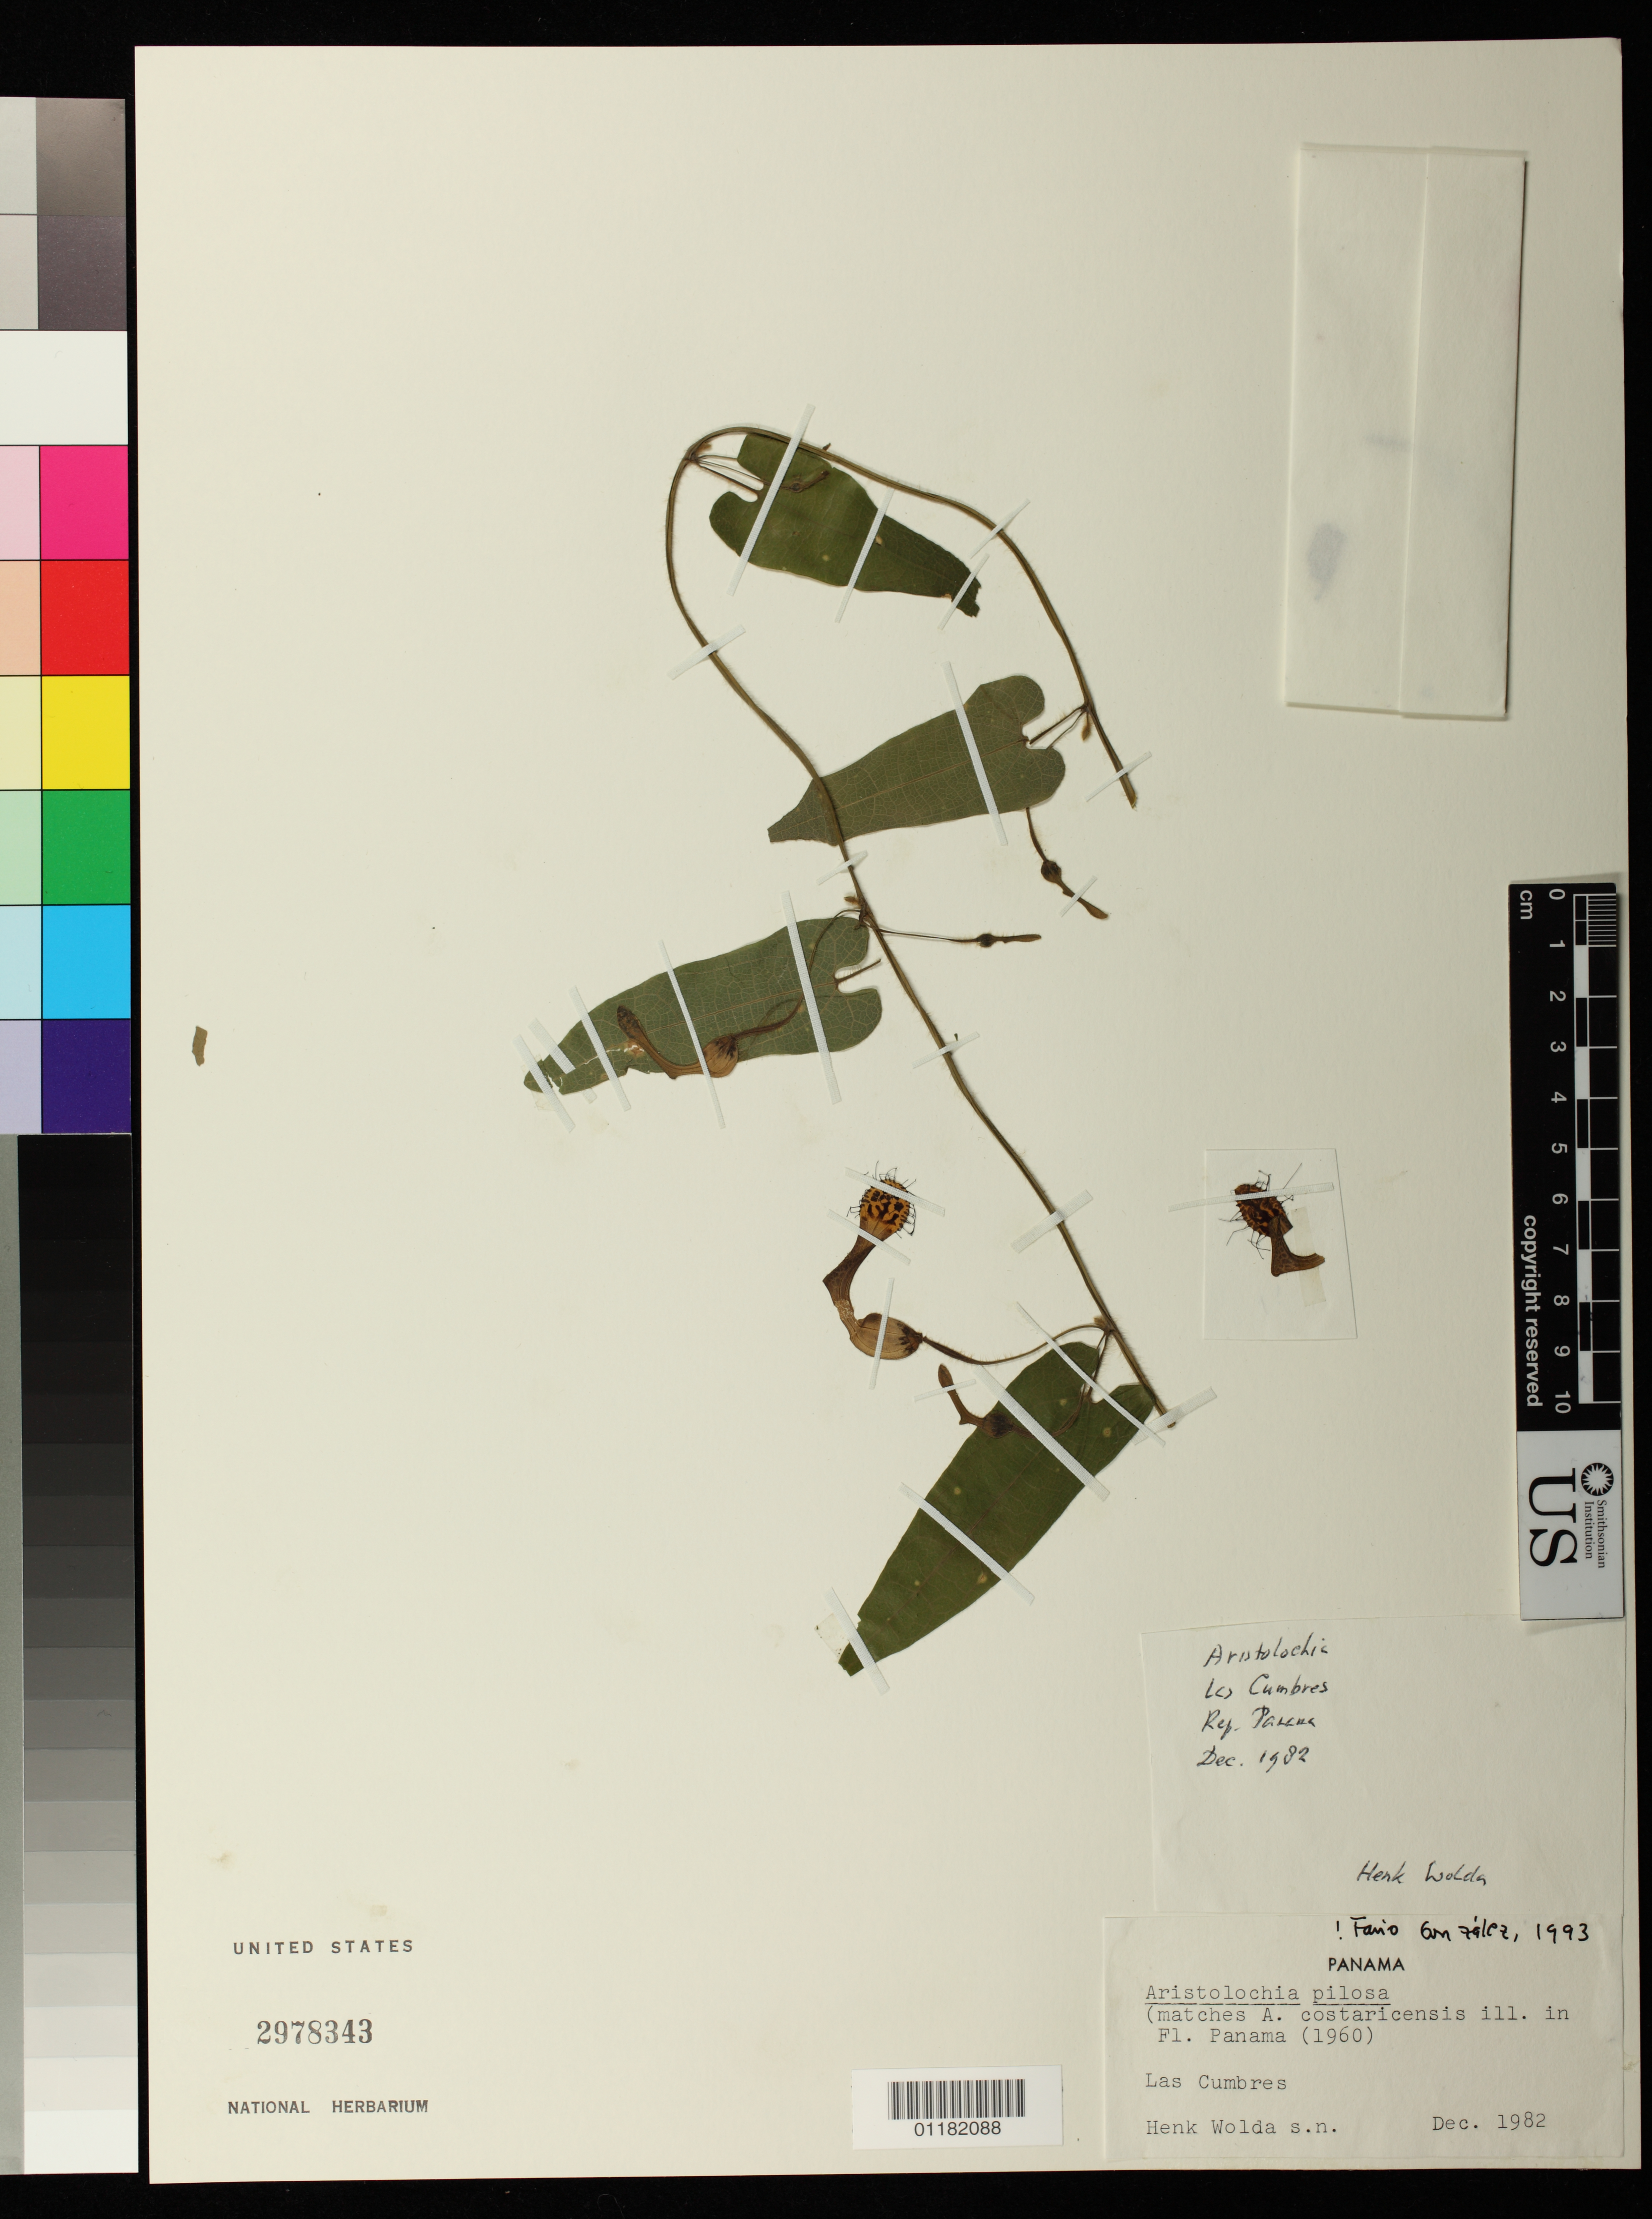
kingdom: Plantae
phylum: Tracheophyta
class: Magnoliopsida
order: Piperales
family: Aristolochiaceae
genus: Aristolochia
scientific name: Aristolochia sp.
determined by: Jiménez, José Estaban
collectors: H. Wolda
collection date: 1982-12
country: Panama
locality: Las Cumbres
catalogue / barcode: US 2978343